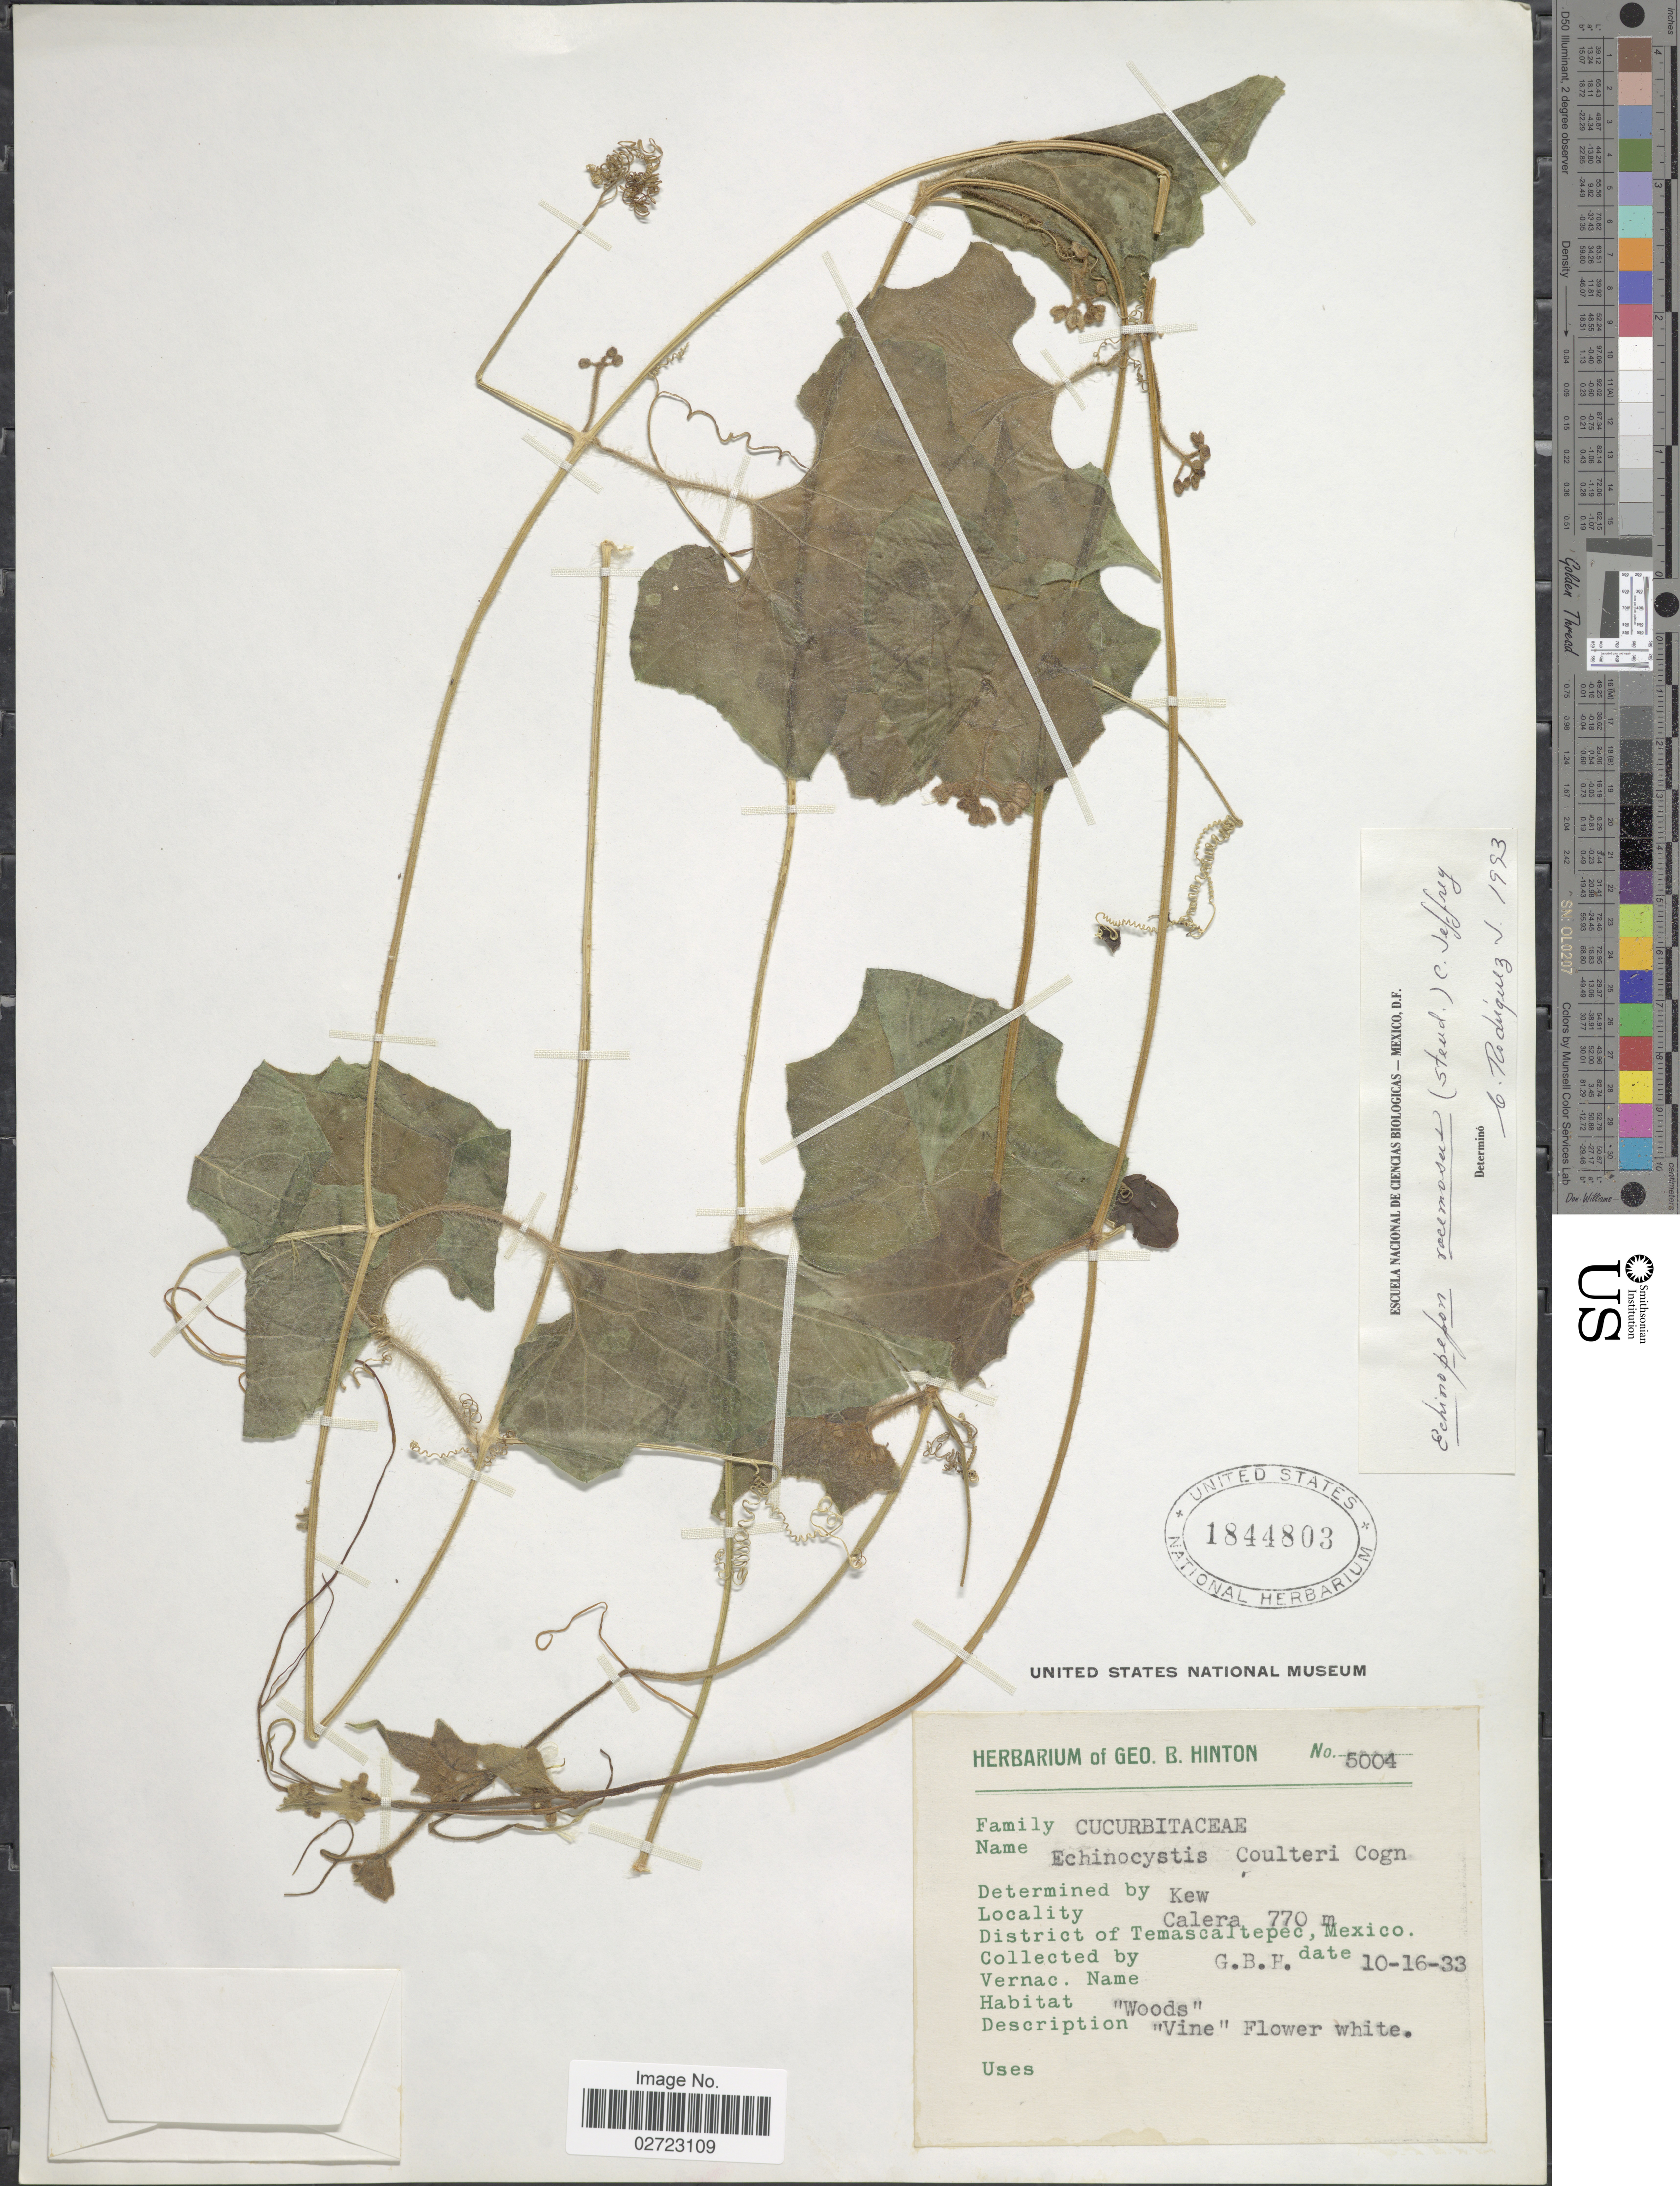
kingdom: Plantae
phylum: Tracheophyta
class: Magnoliopsida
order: Cucurbitales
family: Cucurbitaceae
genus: Echinopepon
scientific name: Echinopepon racemosus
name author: (Steud.) C. Jeffrey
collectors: G. B. Hinton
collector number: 5004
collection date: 1933-10-16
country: Mexico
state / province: México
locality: Calera, District of Temascaltepec.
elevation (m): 770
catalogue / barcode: US 1844803